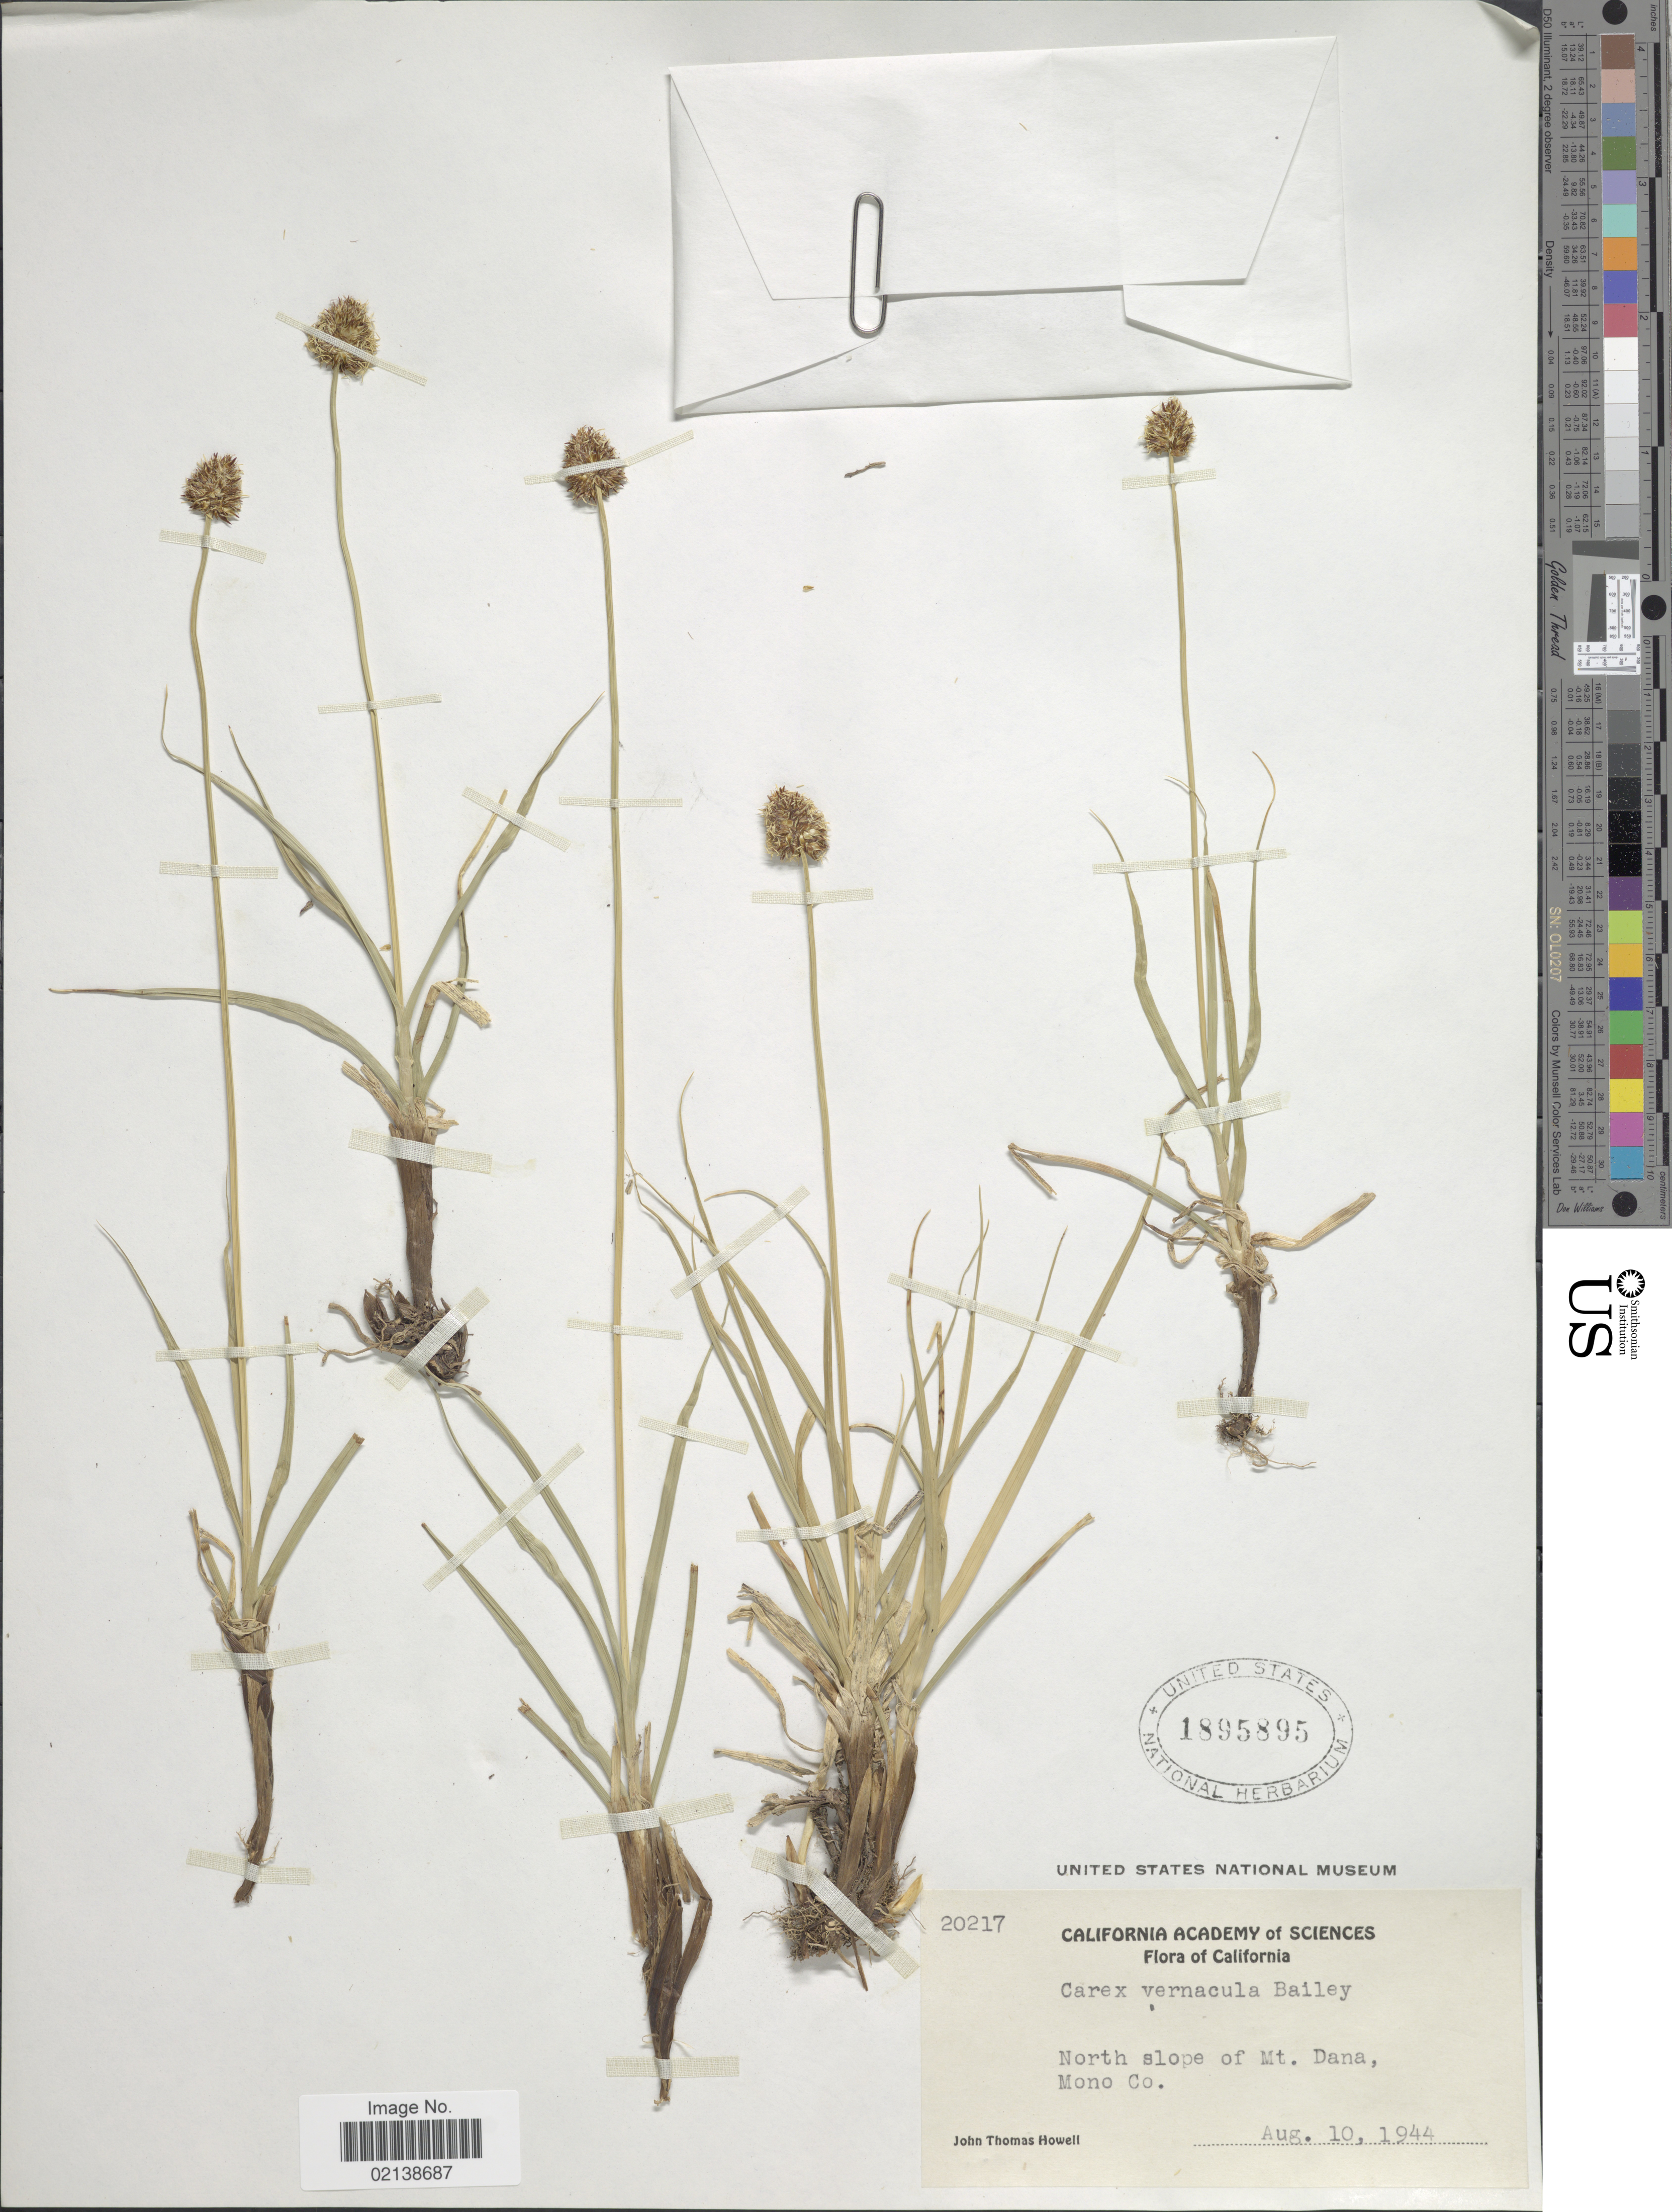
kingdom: Plantae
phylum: Tracheophyta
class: Liliopsida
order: Poales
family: Cyperaceae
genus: Carex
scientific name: Carex vernacula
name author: L.H. Bailey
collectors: J. T. Howell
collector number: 20217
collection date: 1944-08-10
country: United States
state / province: California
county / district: Mono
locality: North slope of Mt. Dana, Mono Co.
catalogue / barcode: US 1895895